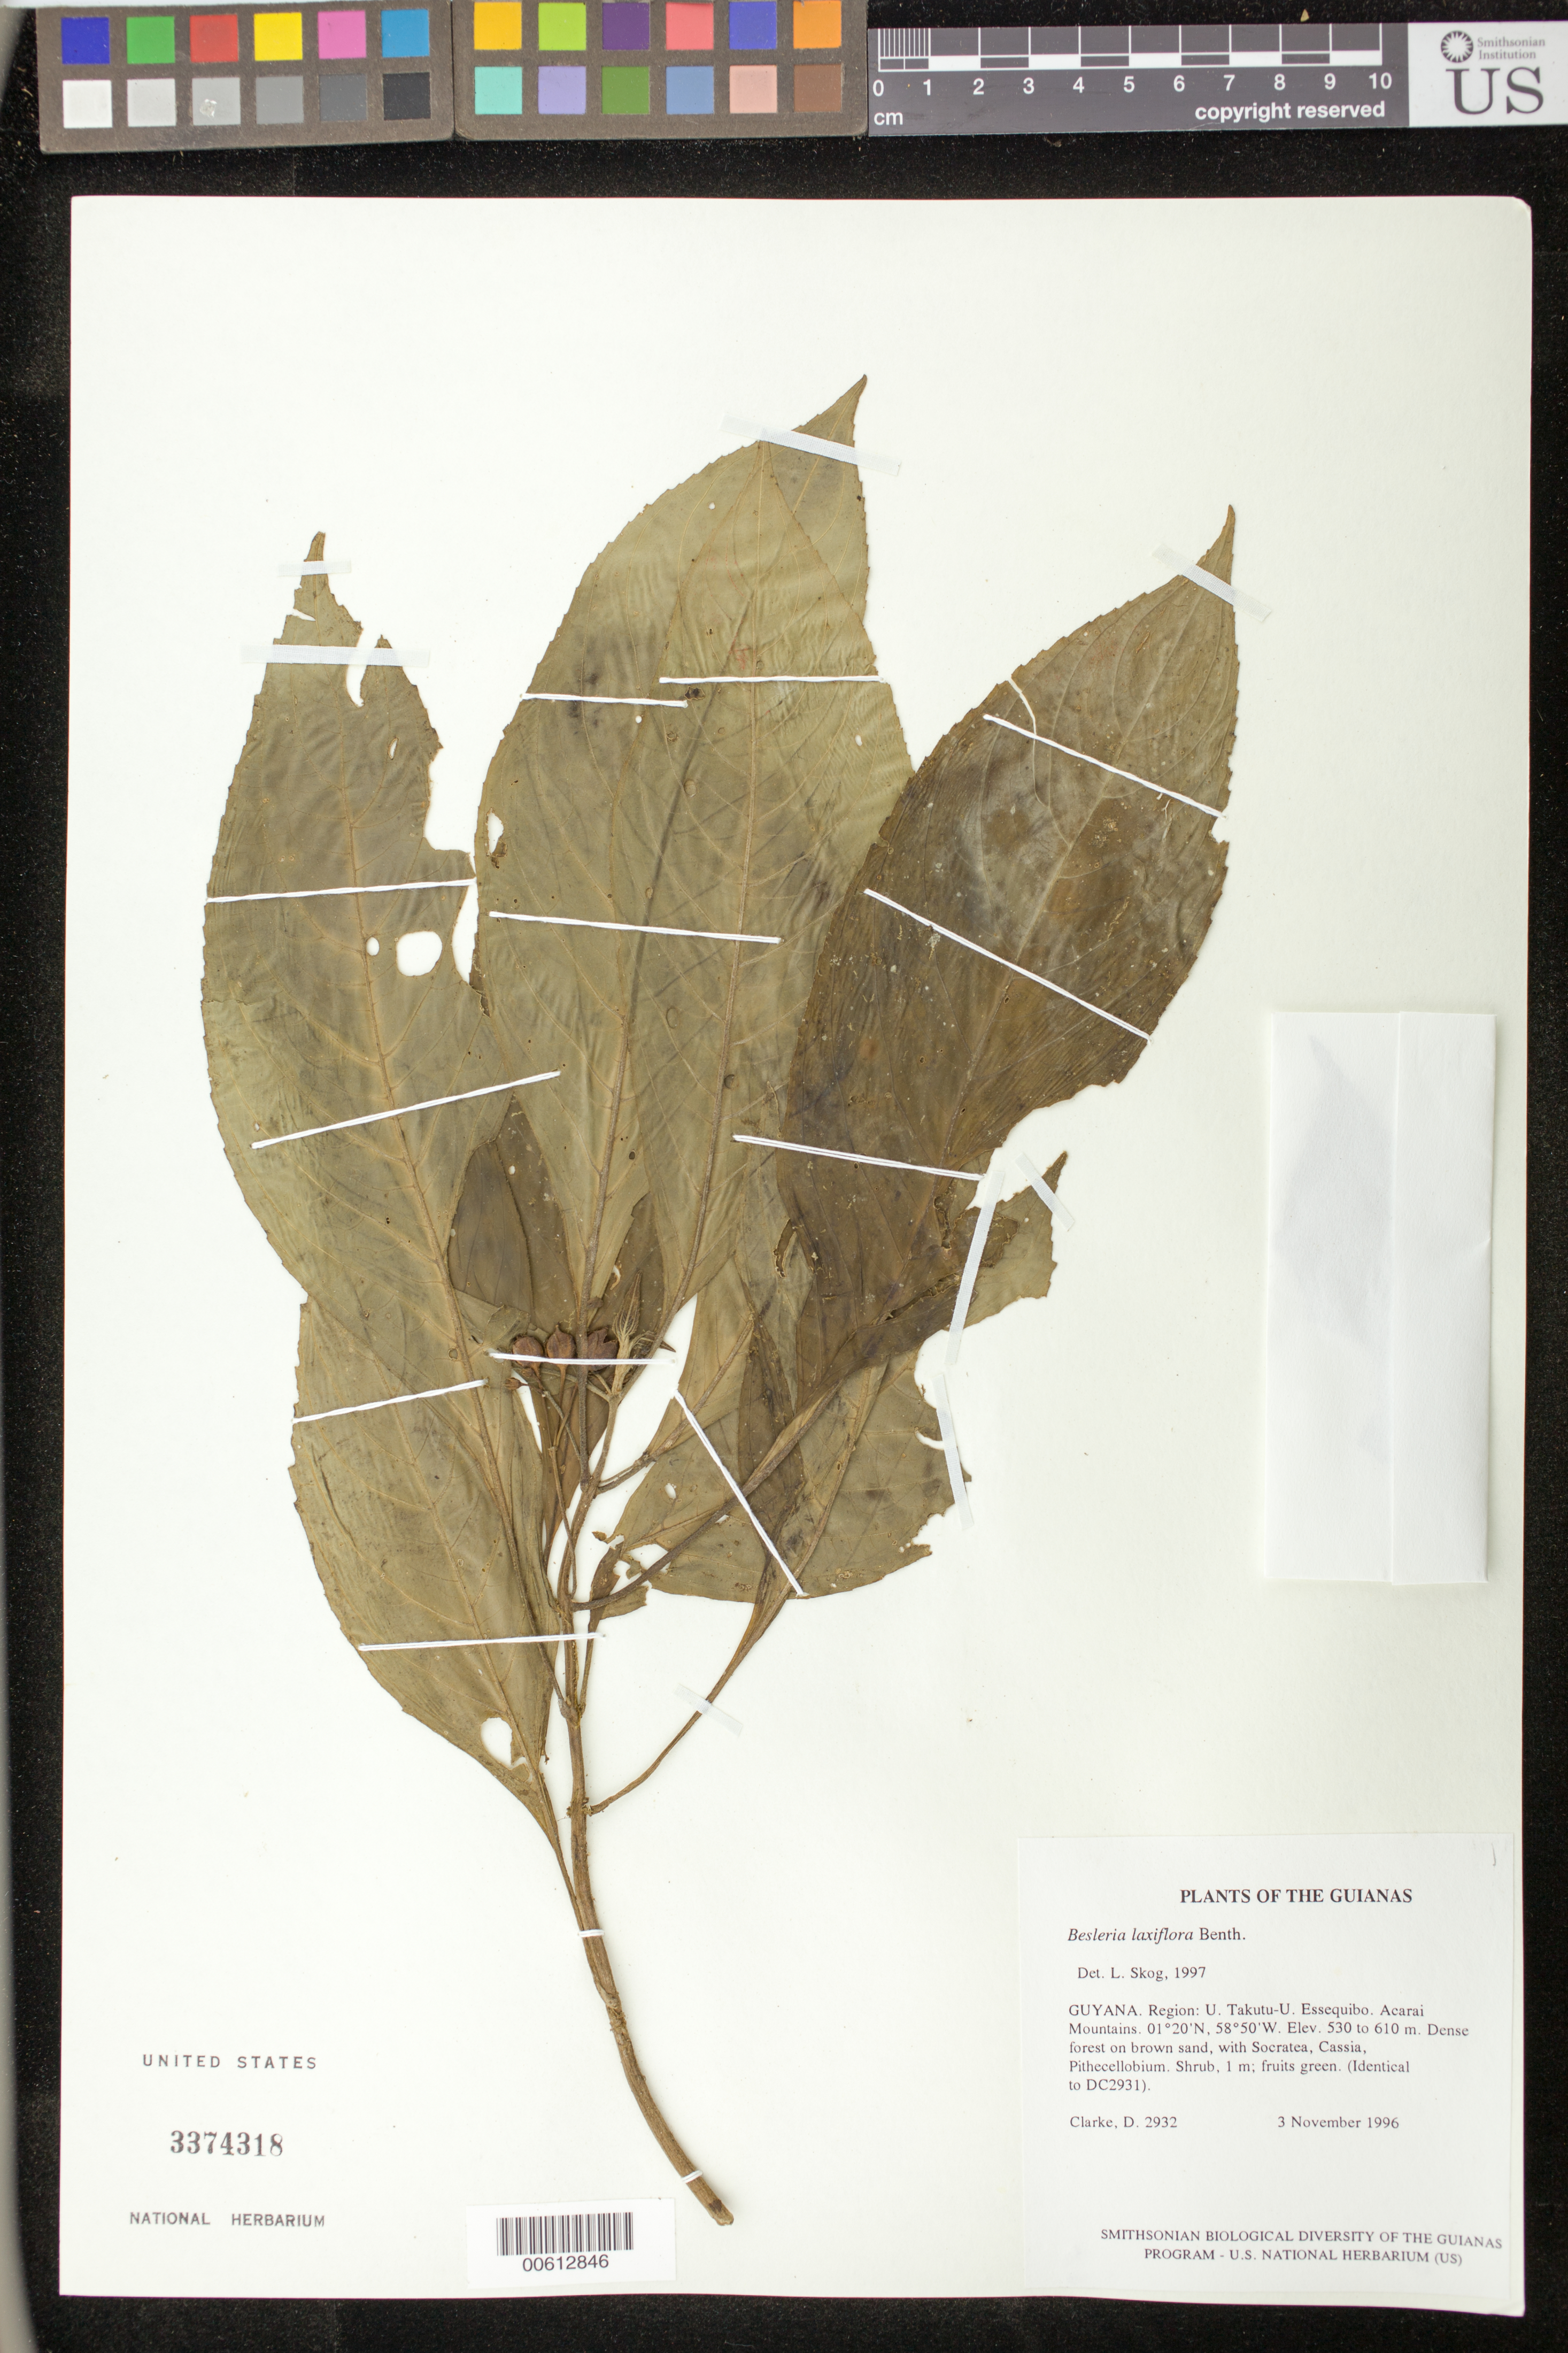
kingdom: Plantae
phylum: Tracheophyta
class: Magnoliopsida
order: Lamiales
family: Gesneriaceae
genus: Besleria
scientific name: Besleria laxiflora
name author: Benth.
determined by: Skog, Laurence E.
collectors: H. D. Clarke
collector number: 2932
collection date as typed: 03 Nov 1996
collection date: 1996-11-03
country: Guyana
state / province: U. Takutu-U. Essequibo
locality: Acarai Mountains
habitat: Dense forest on brown sand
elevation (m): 530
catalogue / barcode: US 3374318